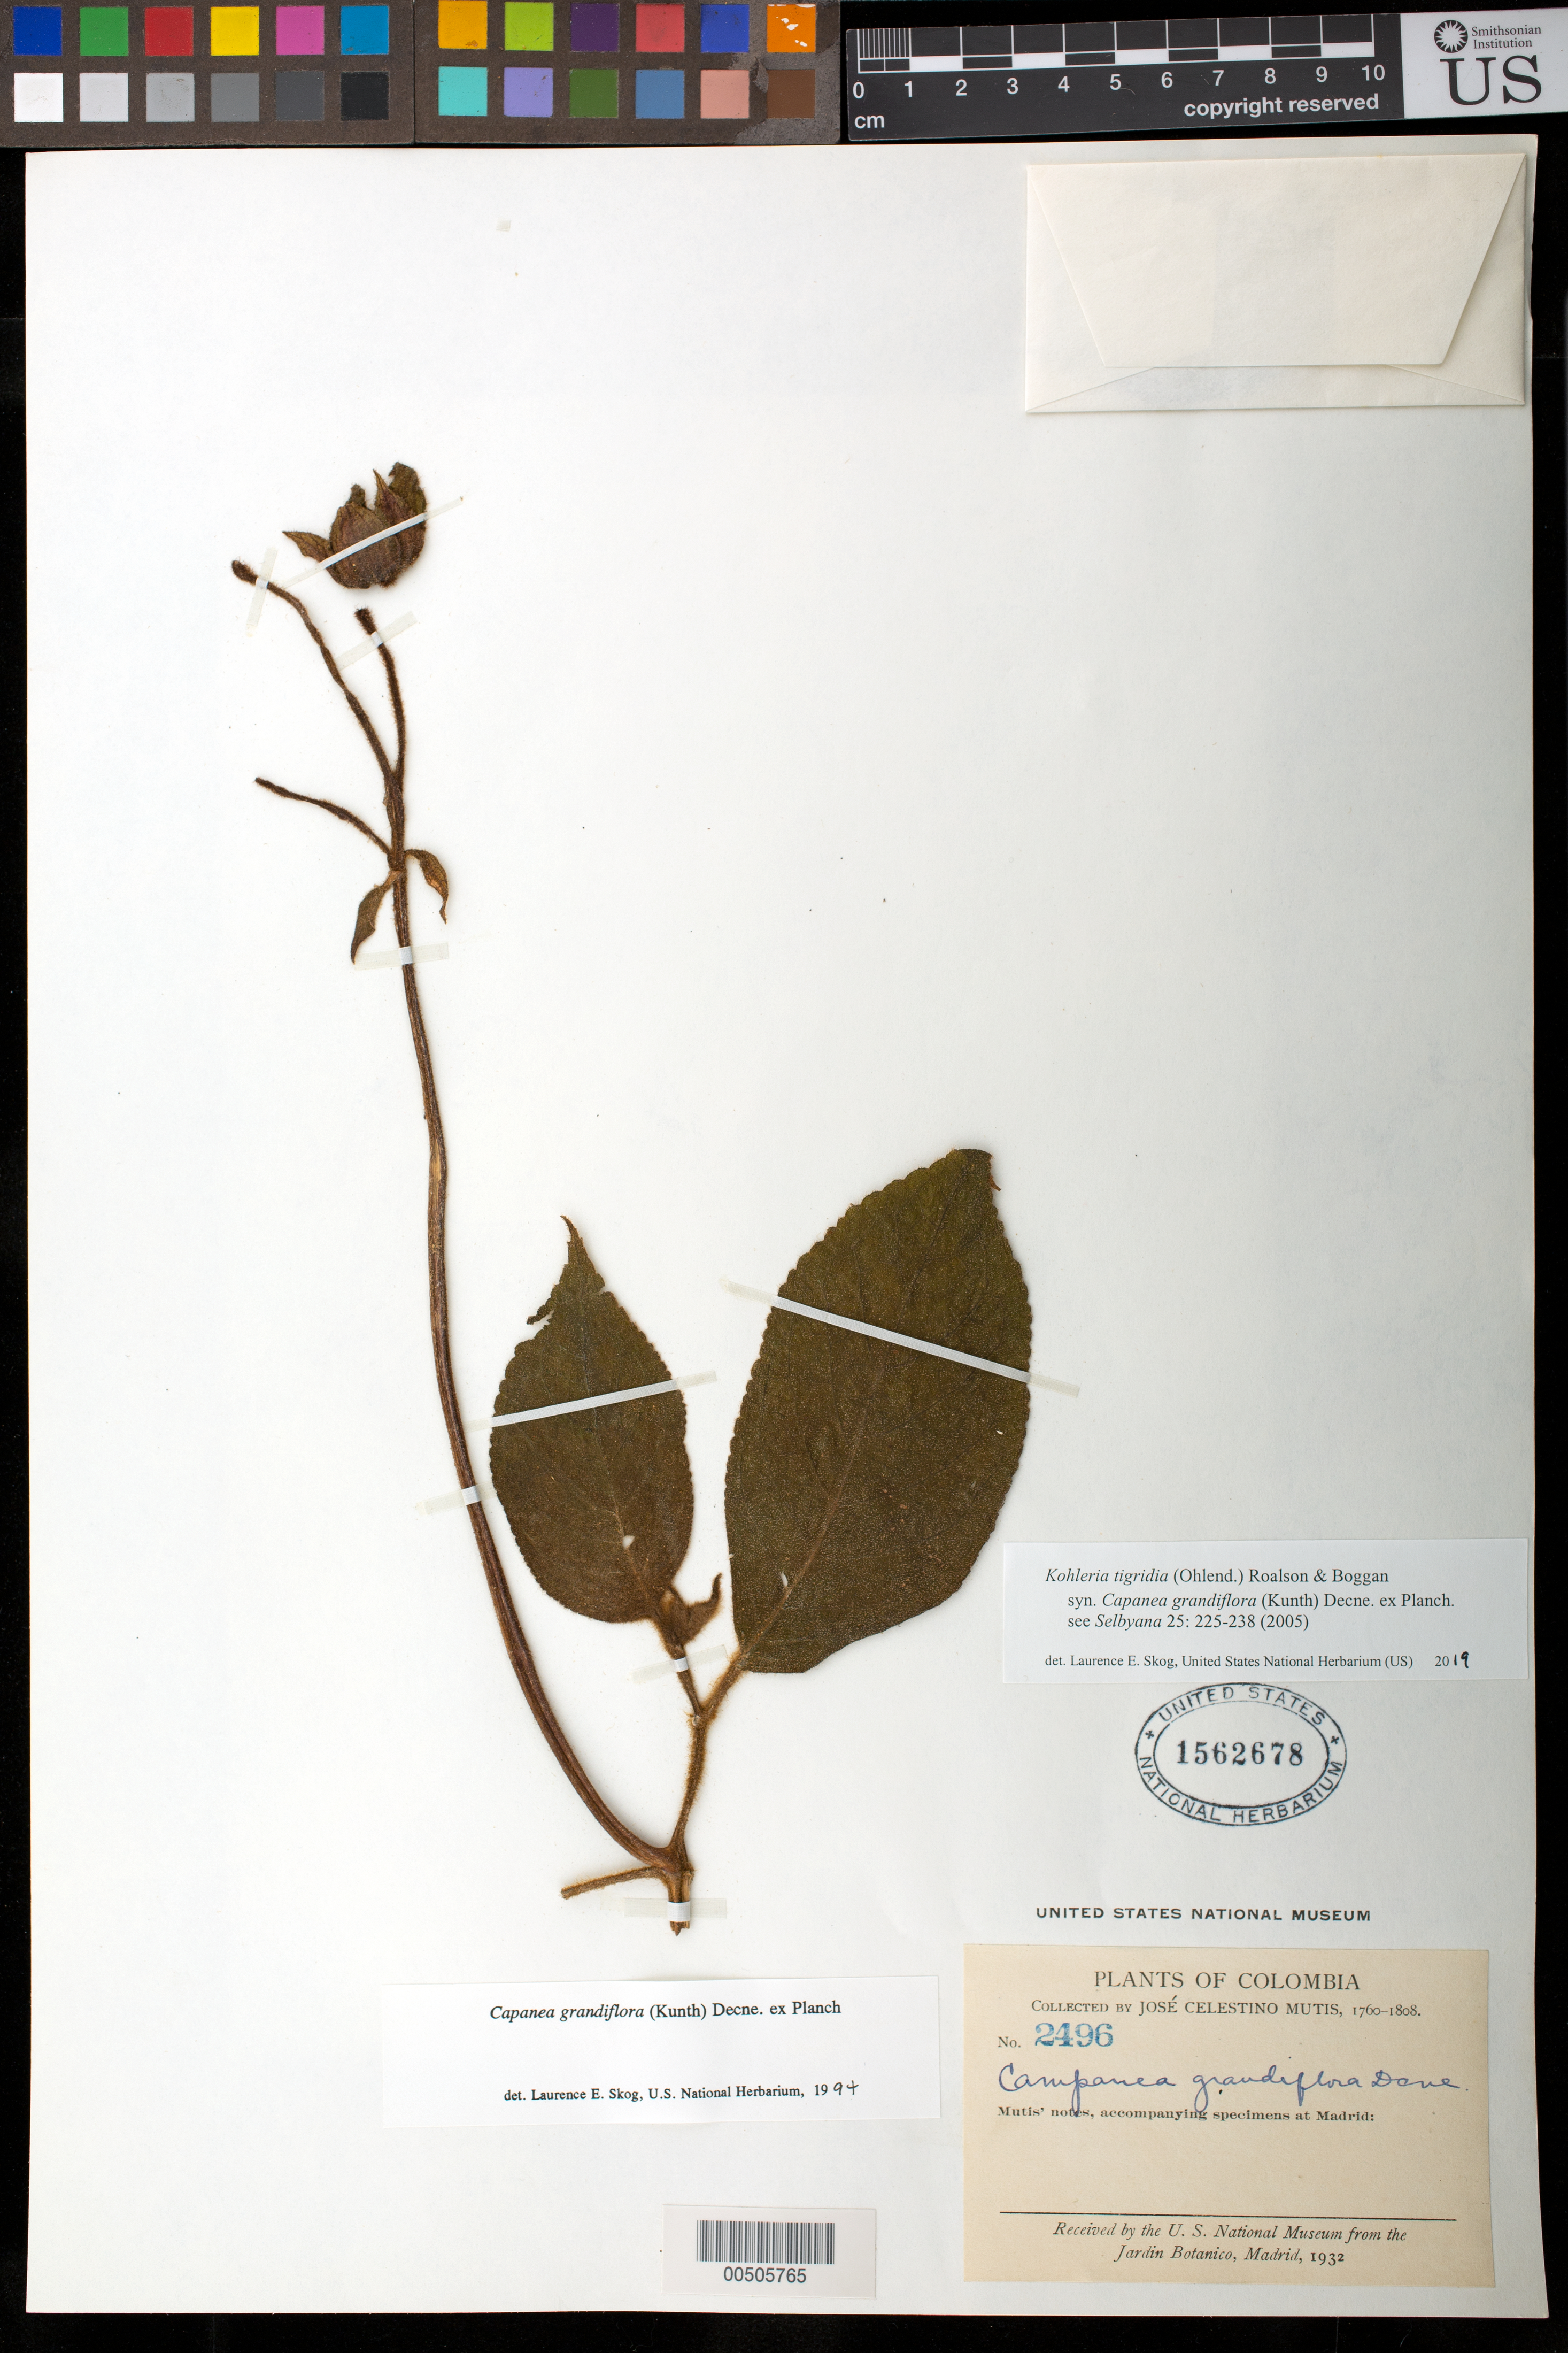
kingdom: Plantae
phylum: Tracheophyta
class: Magnoliopsida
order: Lamiales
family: Gesneriaceae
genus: Kohleria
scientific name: Kohleria tigridia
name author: (Ohlend.) Roalson & Boggan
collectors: J. C. B. Mutis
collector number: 2496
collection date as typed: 1760-1808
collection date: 1760/1808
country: Colombia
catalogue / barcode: US 1562678